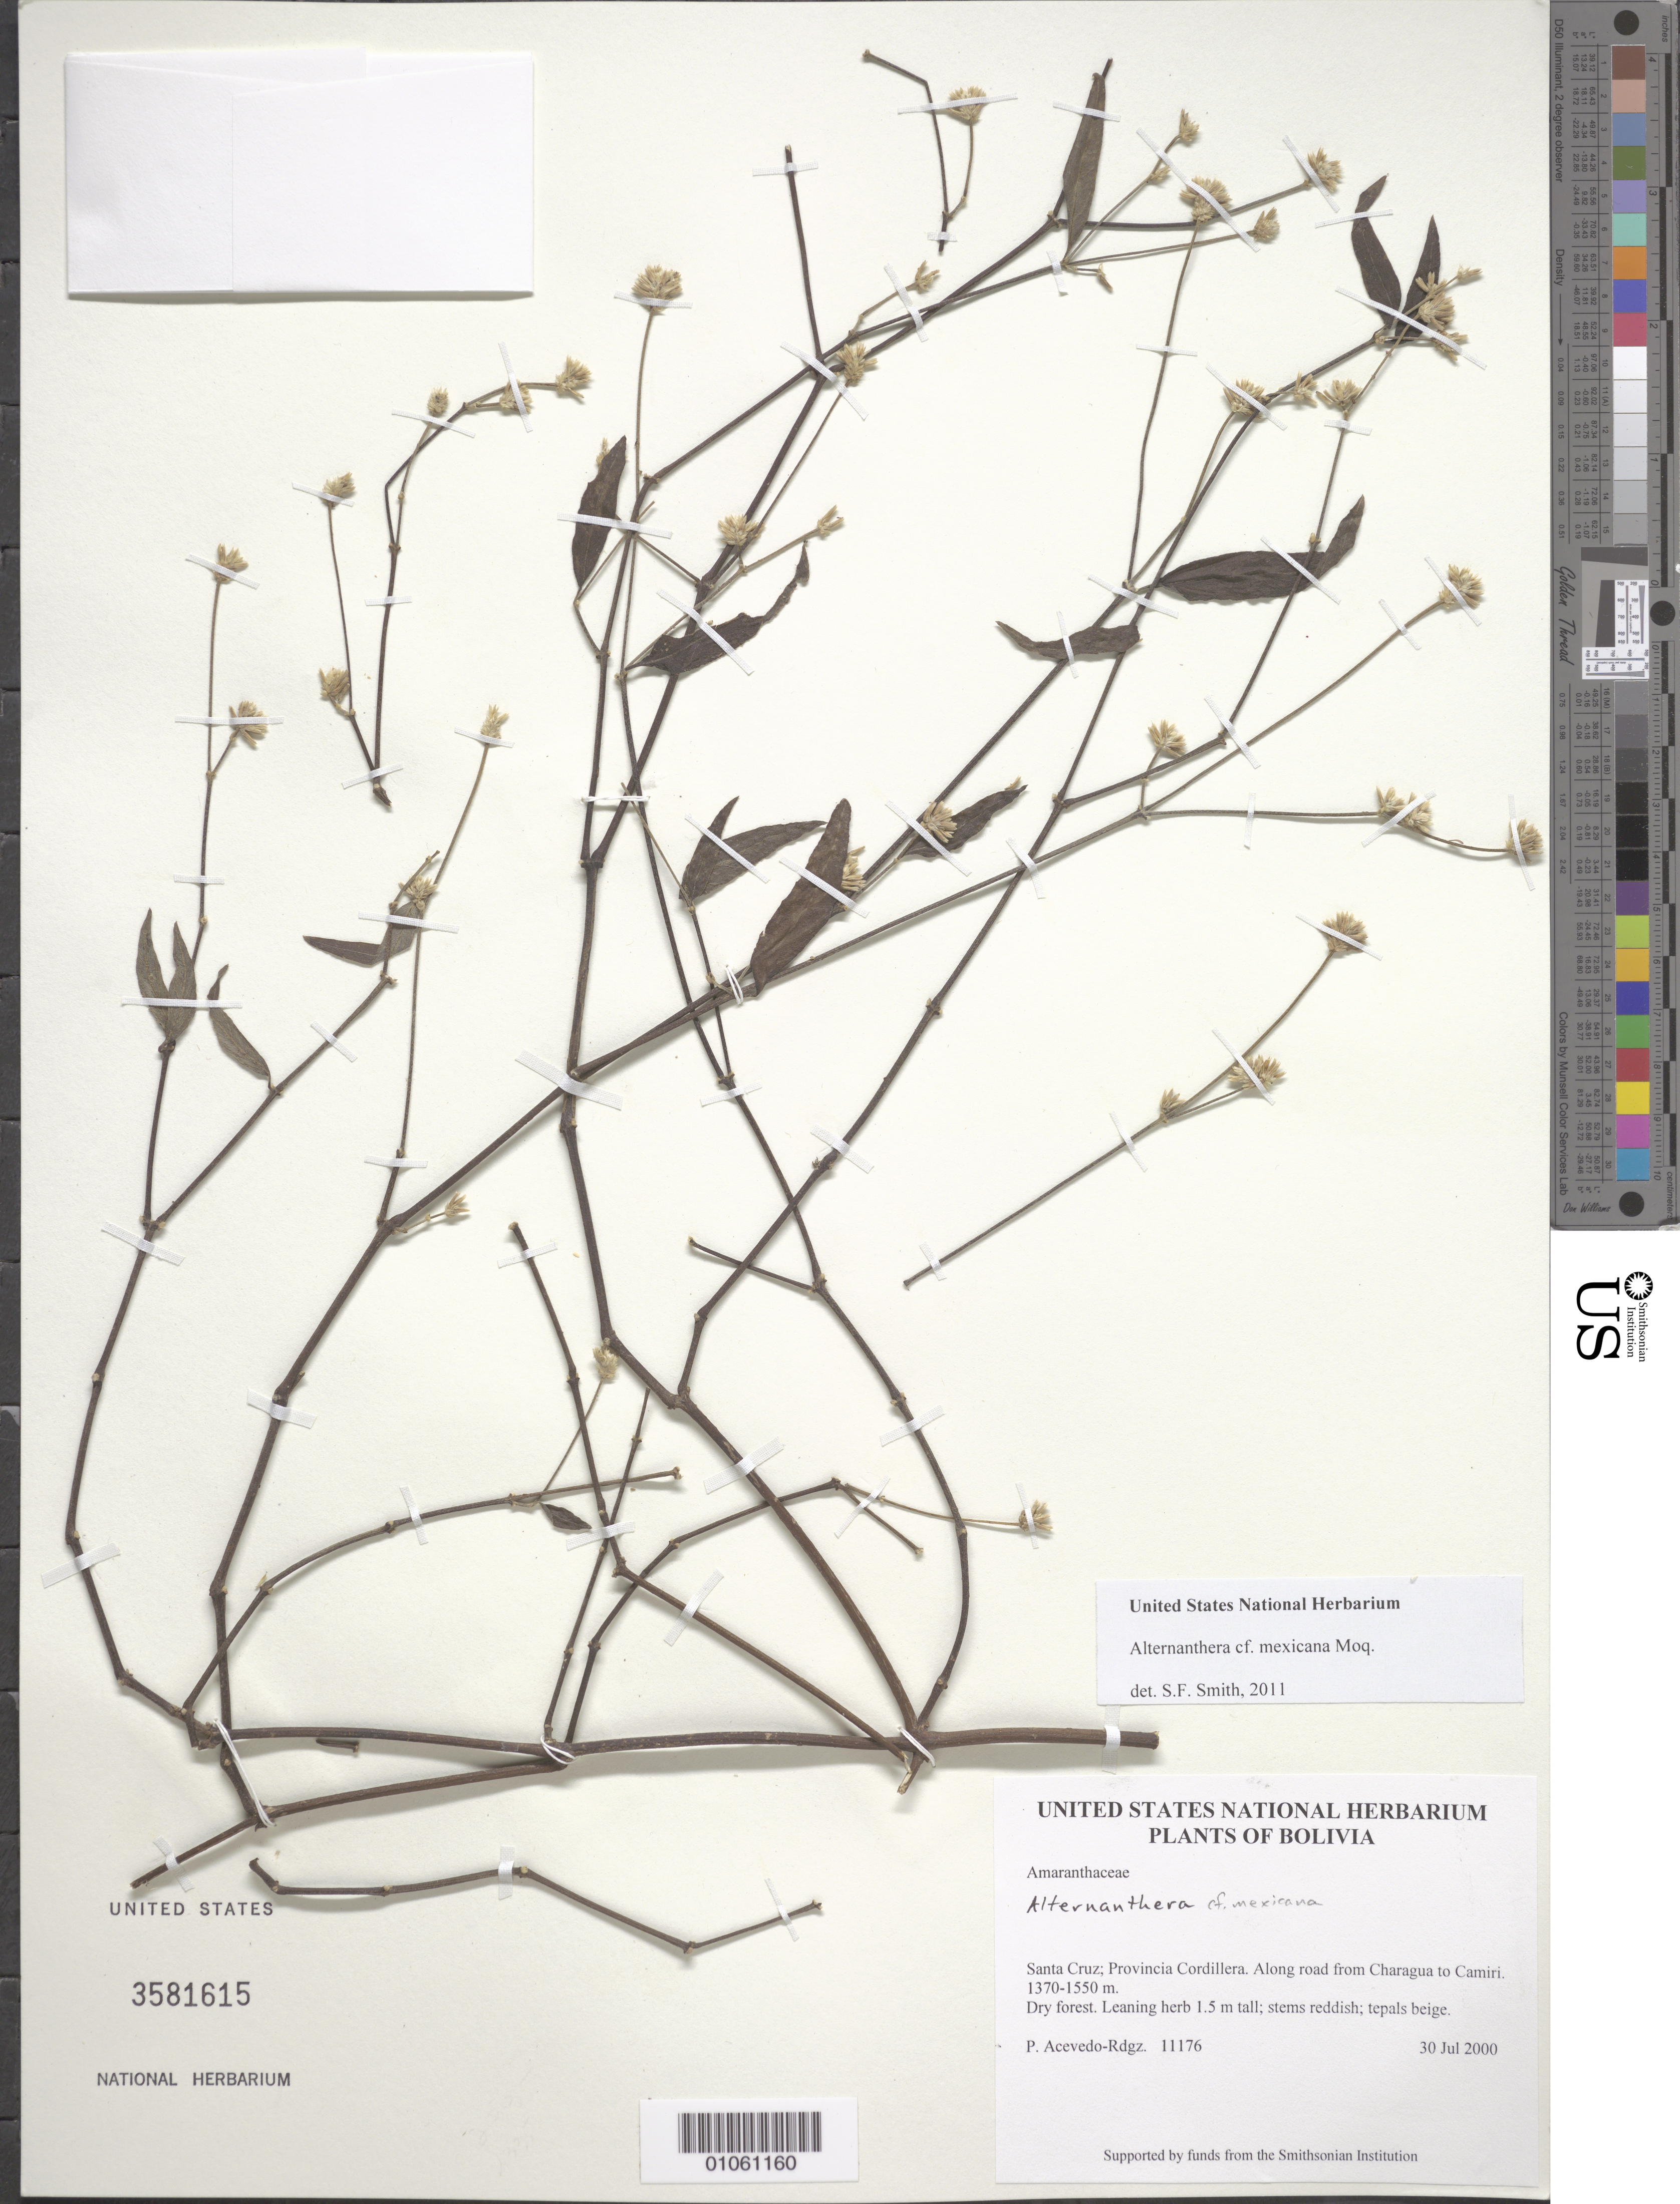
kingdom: Plantae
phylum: Tracheophyta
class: Magnoliopsida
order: Caryophyllales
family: Amaranthaceae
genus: Alternanthera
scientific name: Alternanthera mexicana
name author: Moq.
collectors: P. Acevedo-Rodr.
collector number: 11176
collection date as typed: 30 Jul 2000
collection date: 2000-07-30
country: Bolivia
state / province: Santa Cruz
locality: Santa Cruz; Provincia Cordillera. Along road from Charagua to Camiri.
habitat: Dry forest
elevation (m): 1370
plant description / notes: US, NY, MO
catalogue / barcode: US 3581615